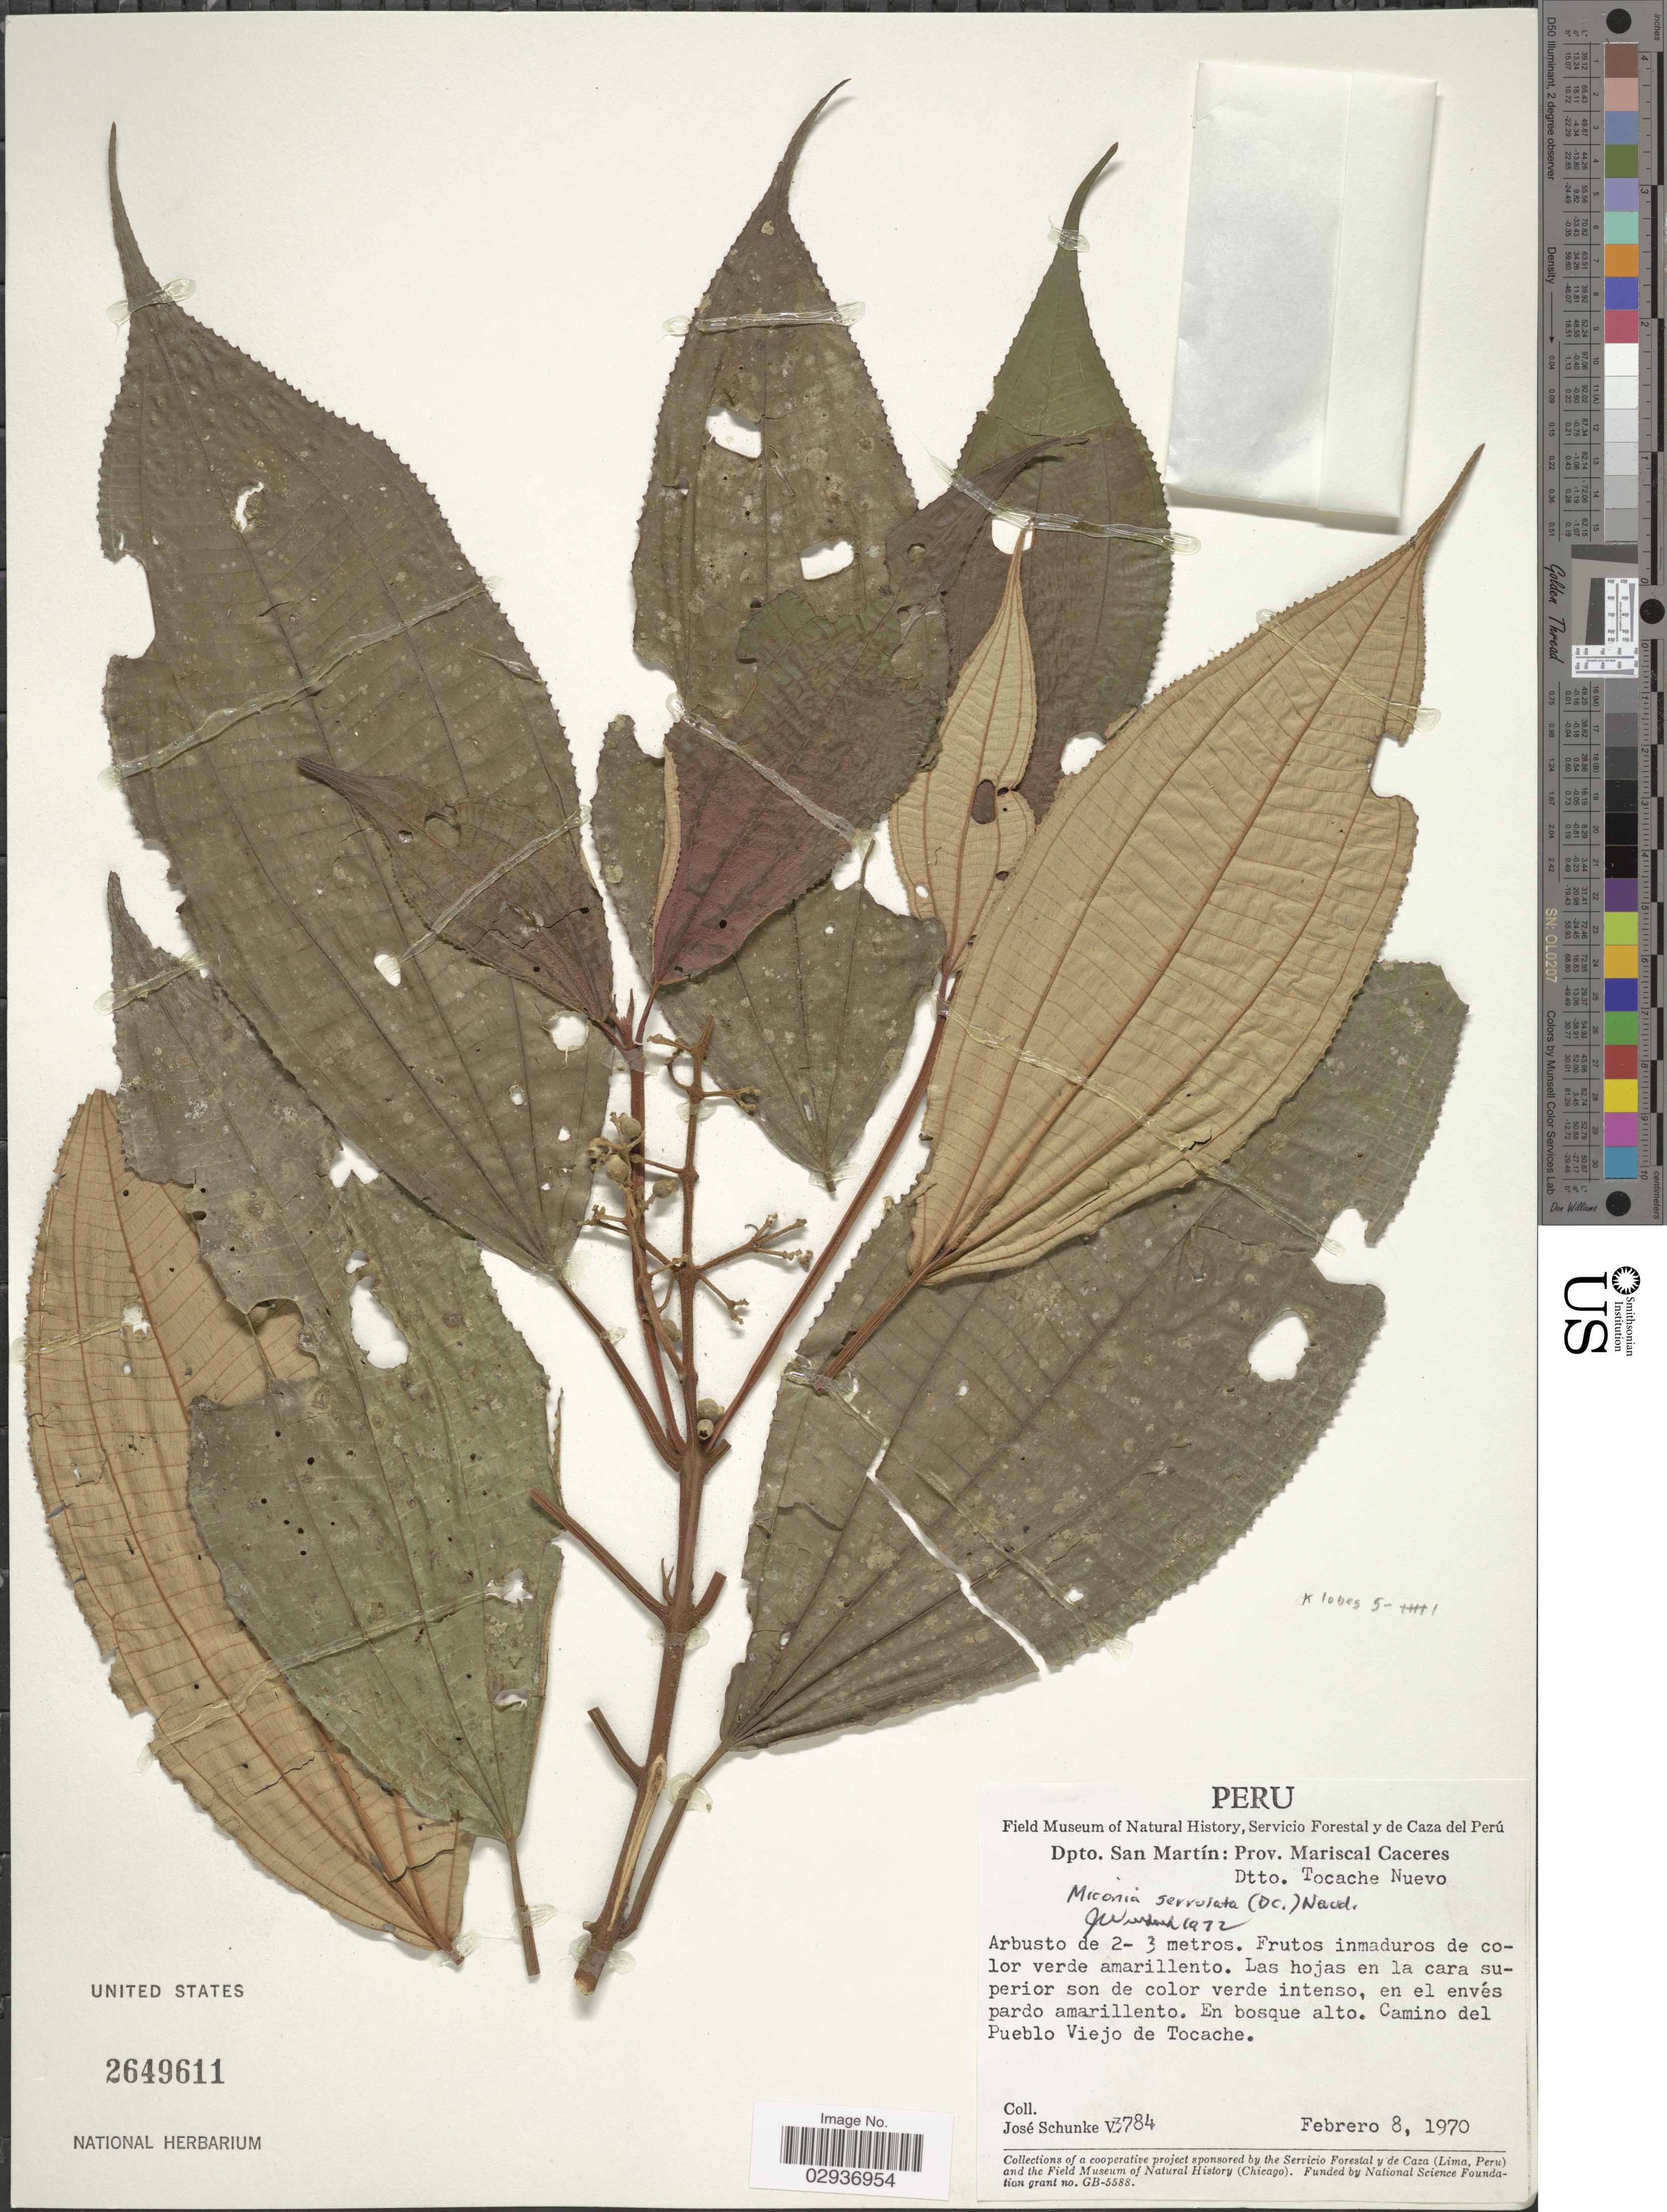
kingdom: Plantae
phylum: Tracheophyta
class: Magnoliopsida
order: Myrtales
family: Melastomataceae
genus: Miconia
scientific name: Miconia bubalina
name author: Naudin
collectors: J. Schunke Vigo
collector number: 3784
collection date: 1970-02-08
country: Peru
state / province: San Martín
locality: Dpto. San Martín: Prov. Mariscal Caceres. Dtto. Tocache Nuevo. Camino del Pueblo Viejo de Tocache.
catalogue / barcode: US 2649611